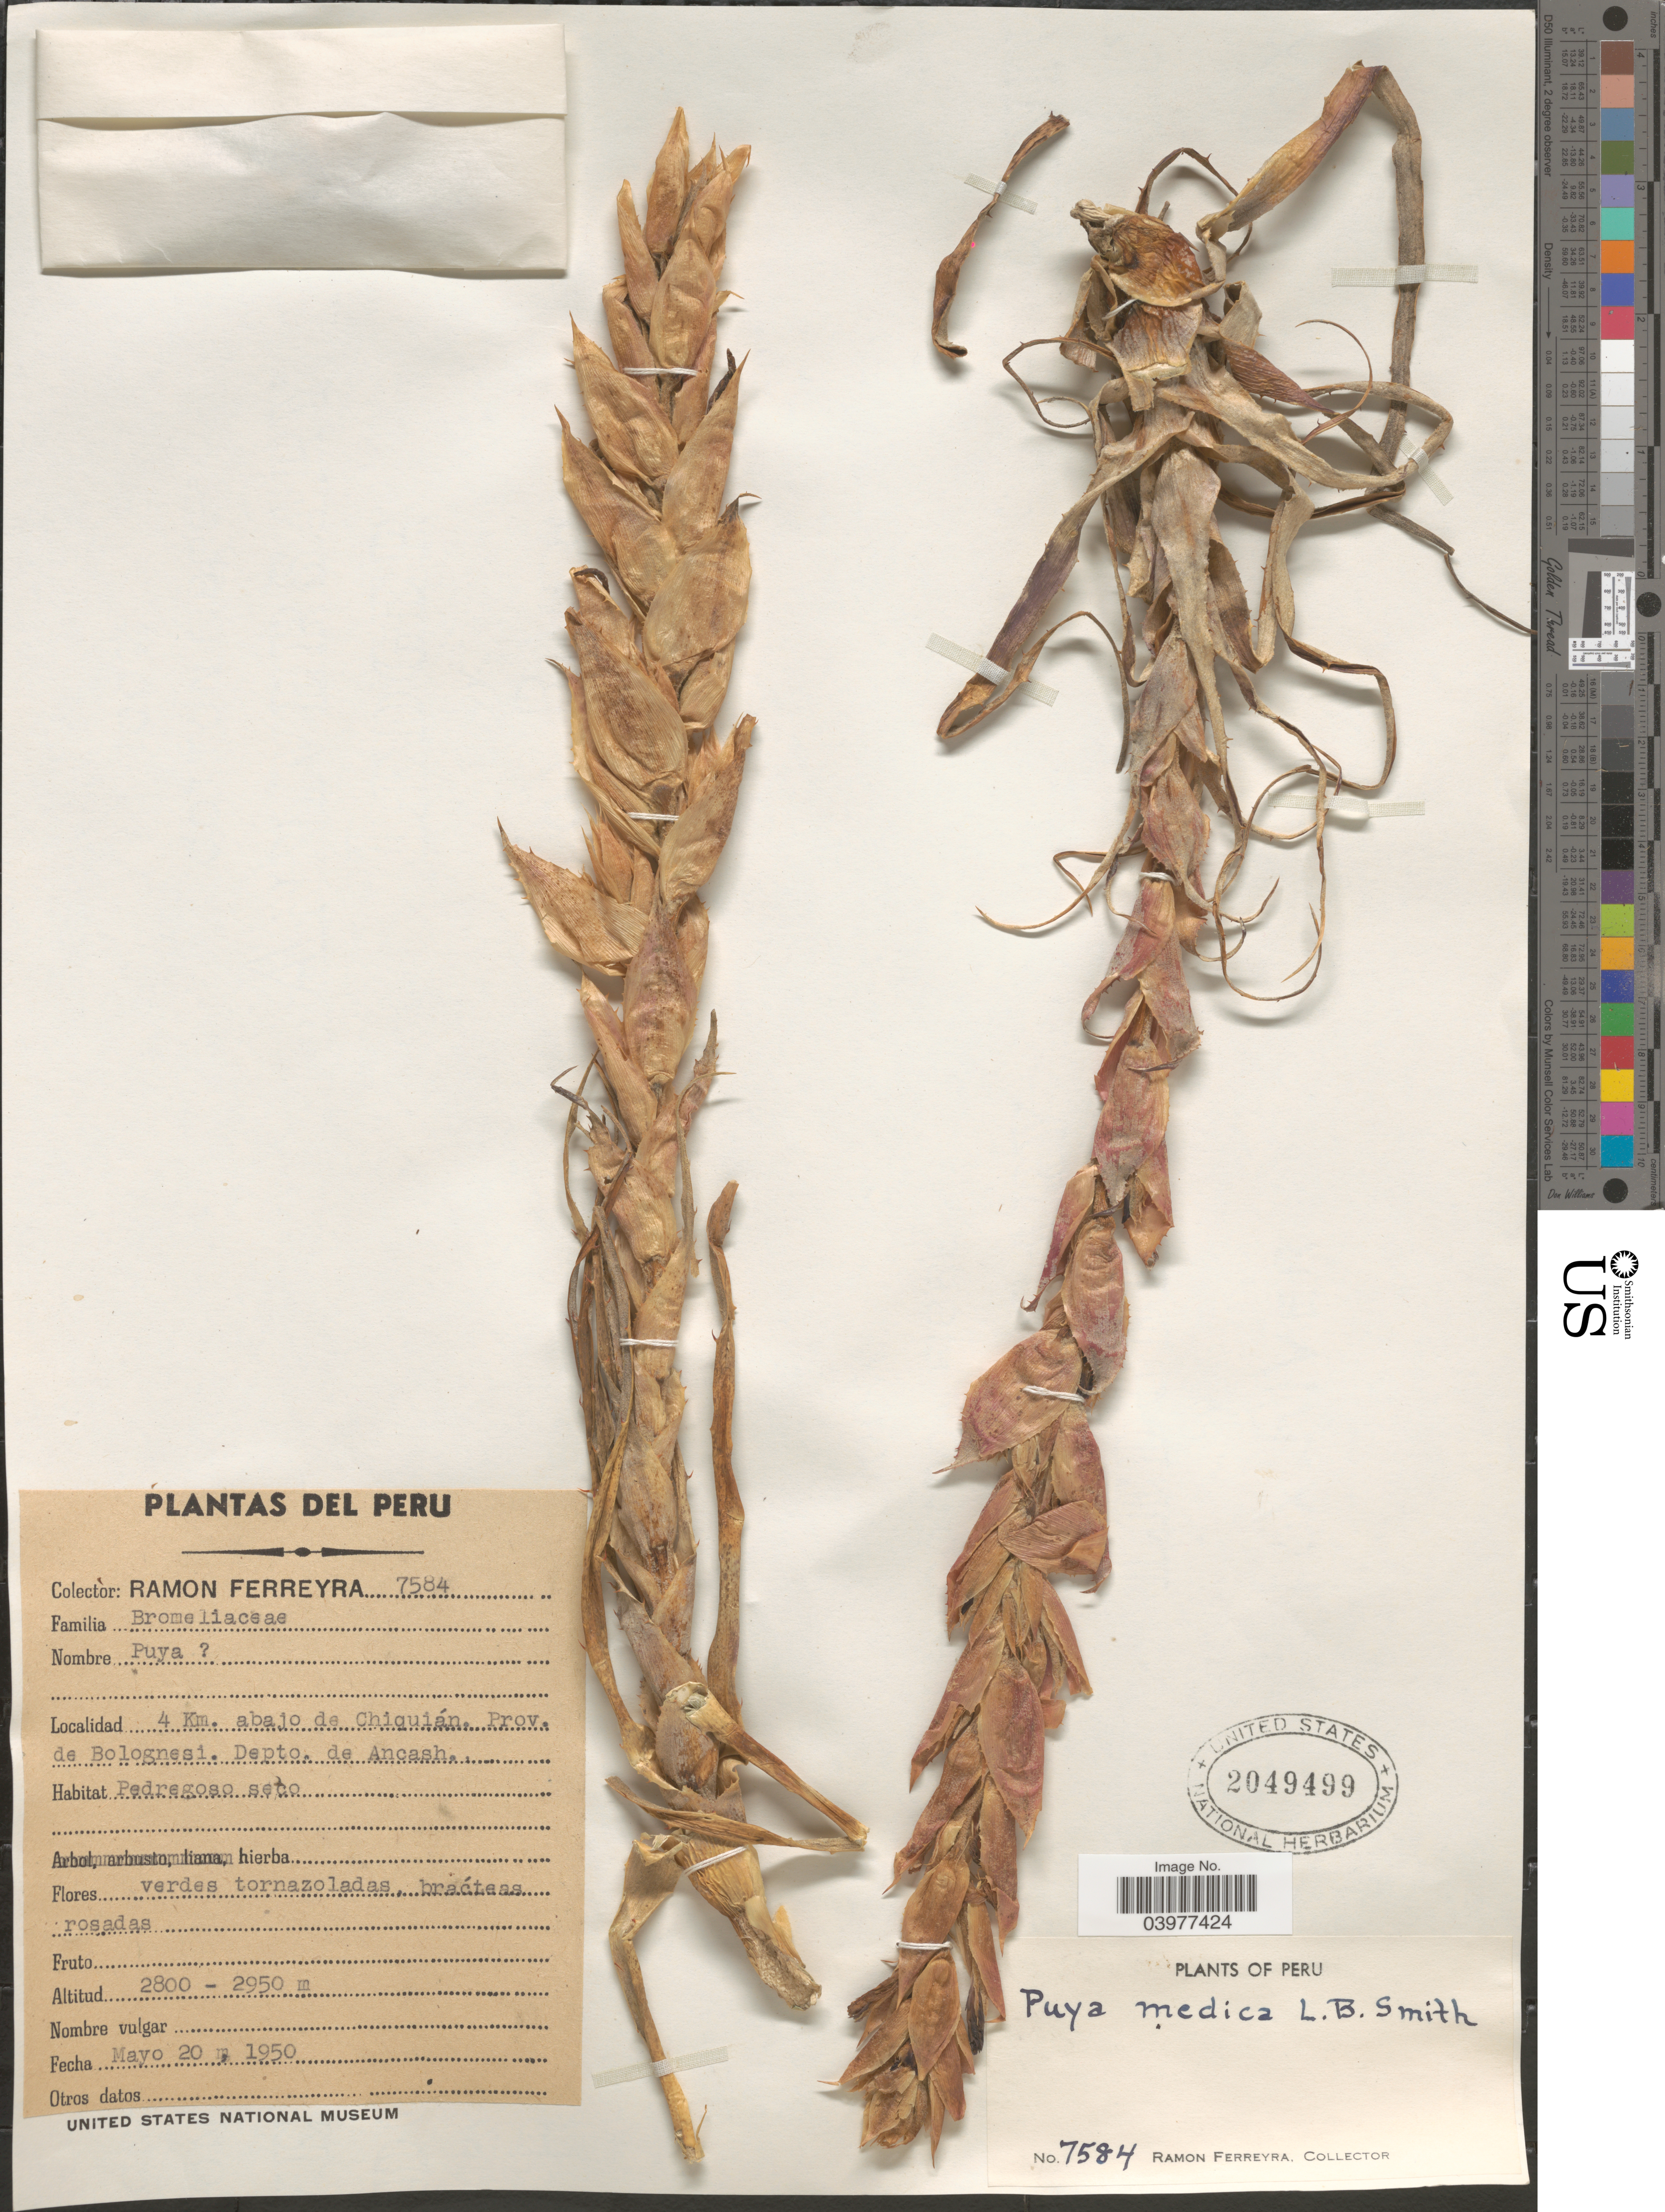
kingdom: Plantae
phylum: Tracheophyta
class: Liliopsida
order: Poales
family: Bromeliaceae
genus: Puya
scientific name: Puya medica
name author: L.B. Sm.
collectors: R. A. Ferreyra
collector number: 7584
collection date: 1950-05-20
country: Peru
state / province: Ancash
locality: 4 Km. abajo de Chiquián. Prov. de Bolognesi. Depto. de Ancash.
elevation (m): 2800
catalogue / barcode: US 2049499